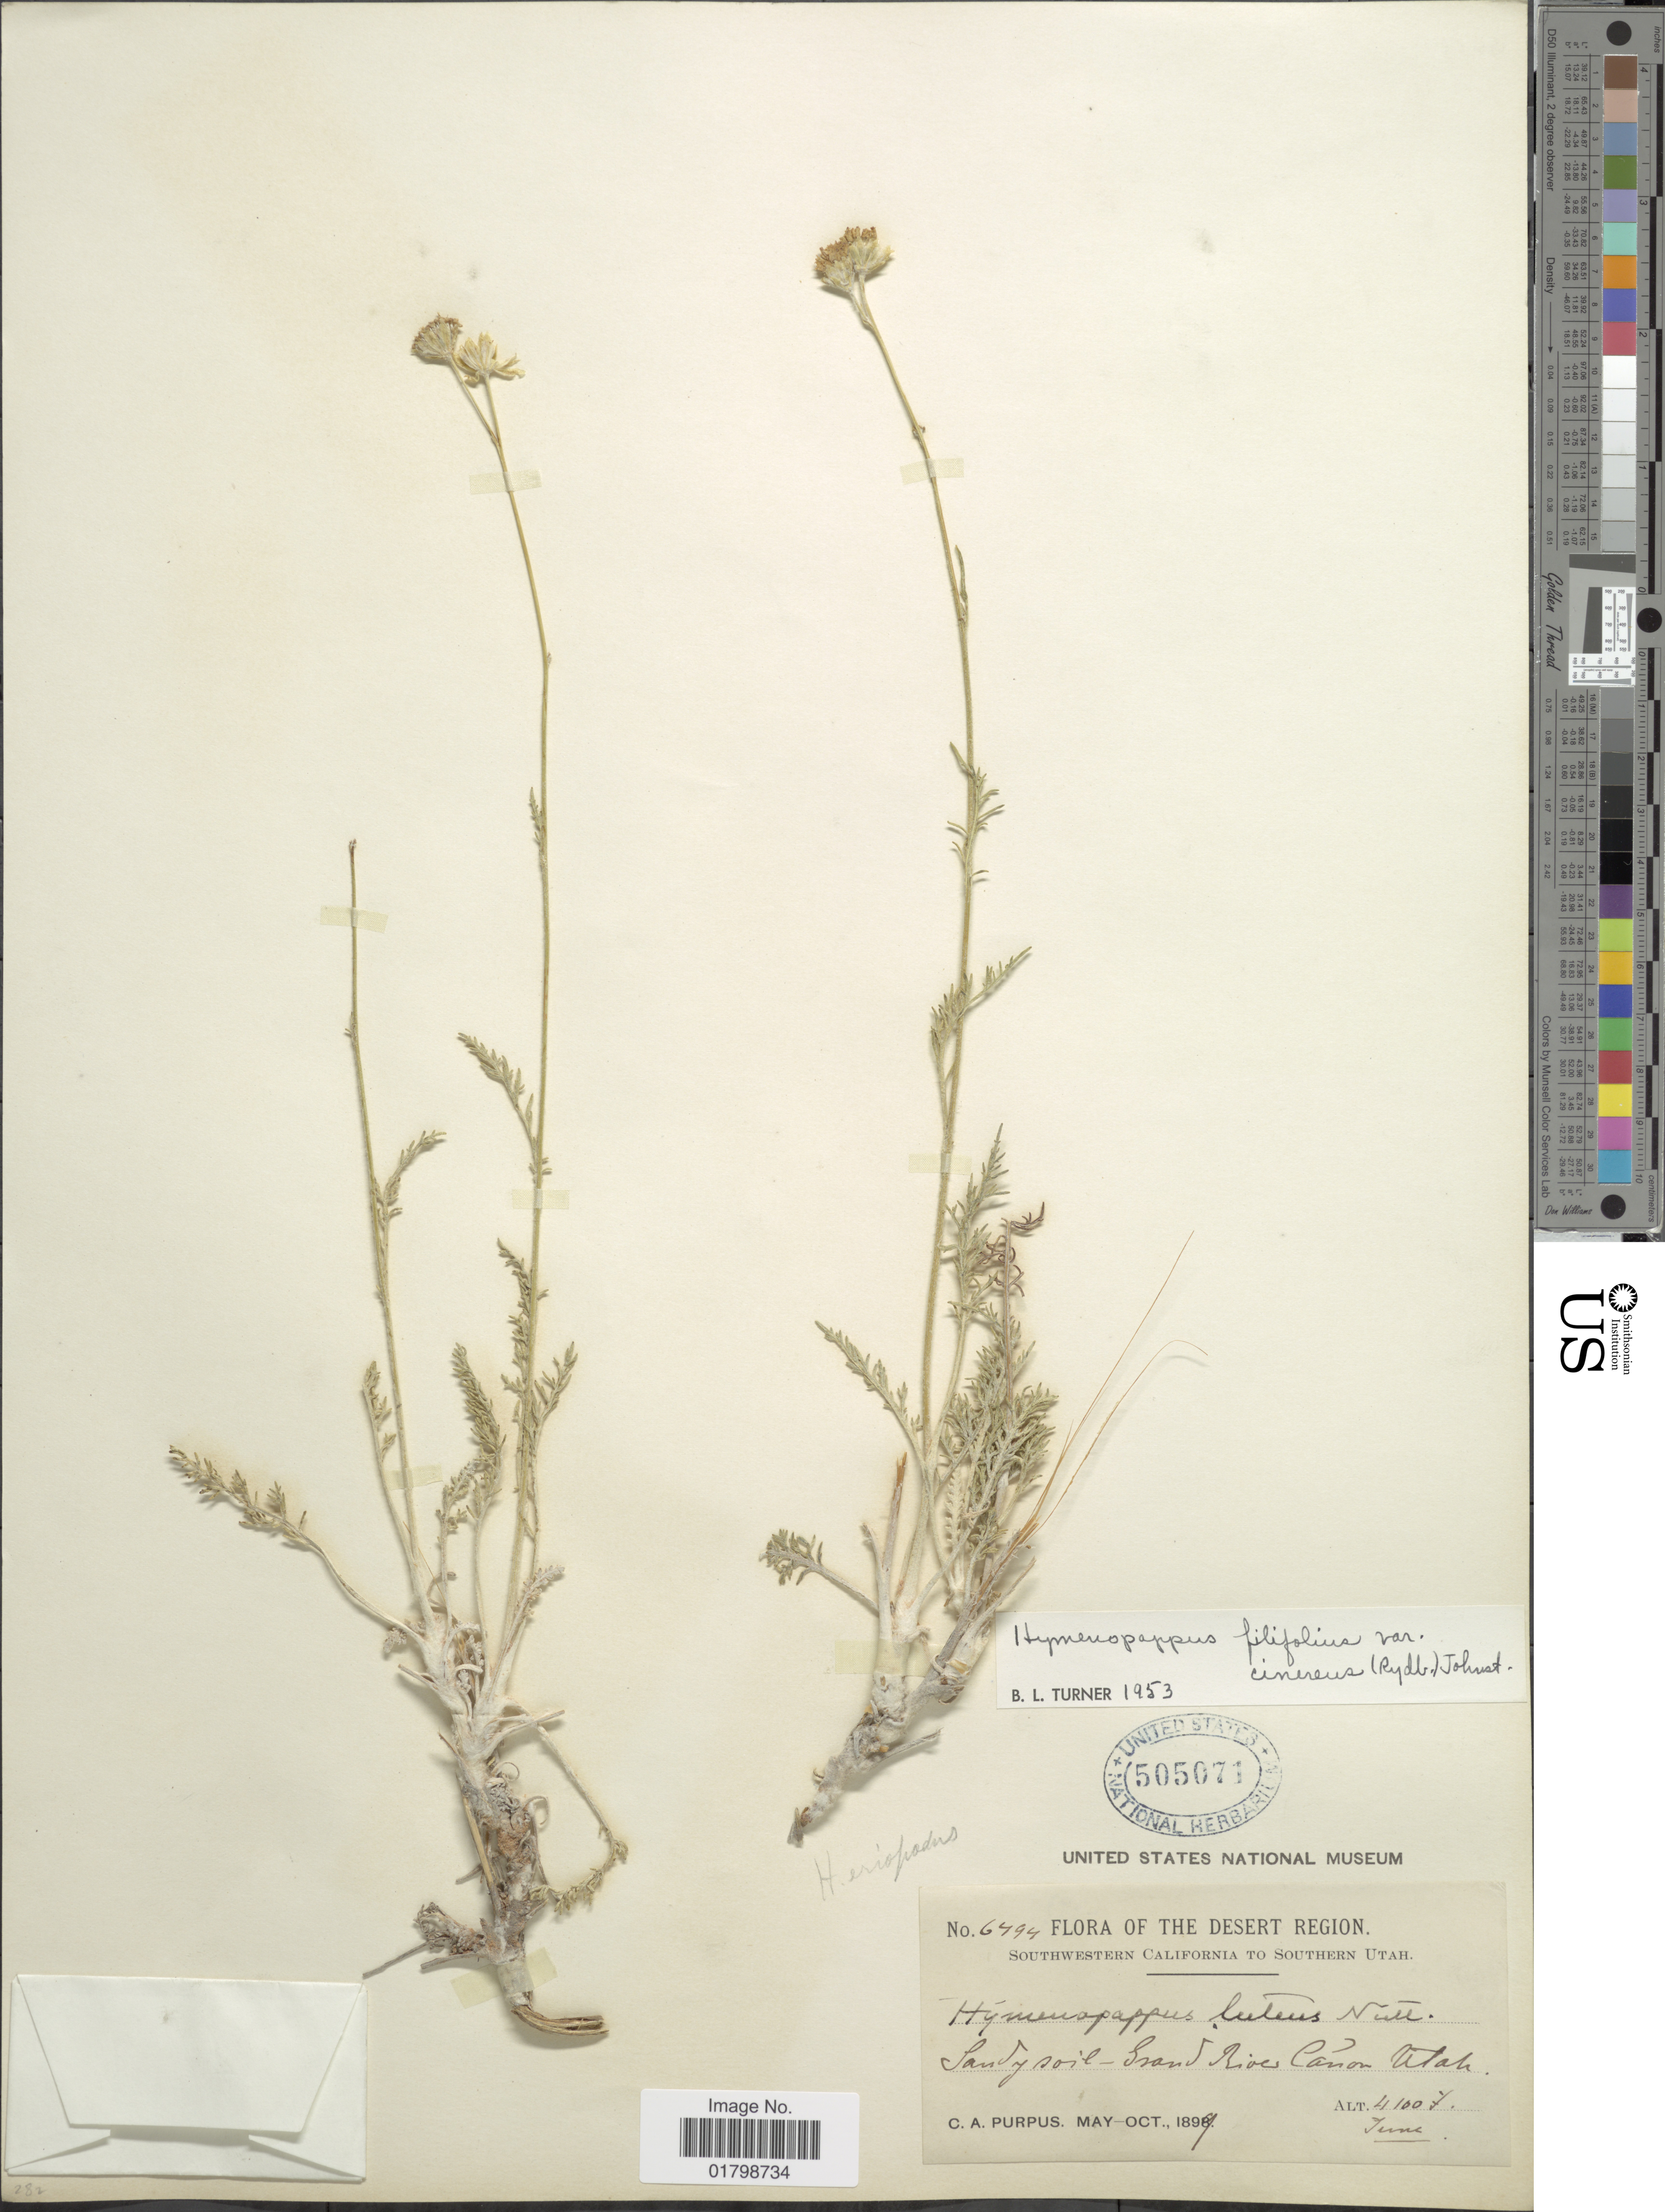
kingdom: Plantae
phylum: Tracheophyta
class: Magnoliopsida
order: Asterales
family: Asteraceae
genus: Hymenopappus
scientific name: Hymenopappus filifolius var. cinereus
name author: (Rydb.) I.M. Johnst.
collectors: C. A. Purpus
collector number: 6494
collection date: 1899-06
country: United States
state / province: Utah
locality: The Desert Region, Southwestern California to Southern Utah, Grand River Canon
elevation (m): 1250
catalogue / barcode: US 505071